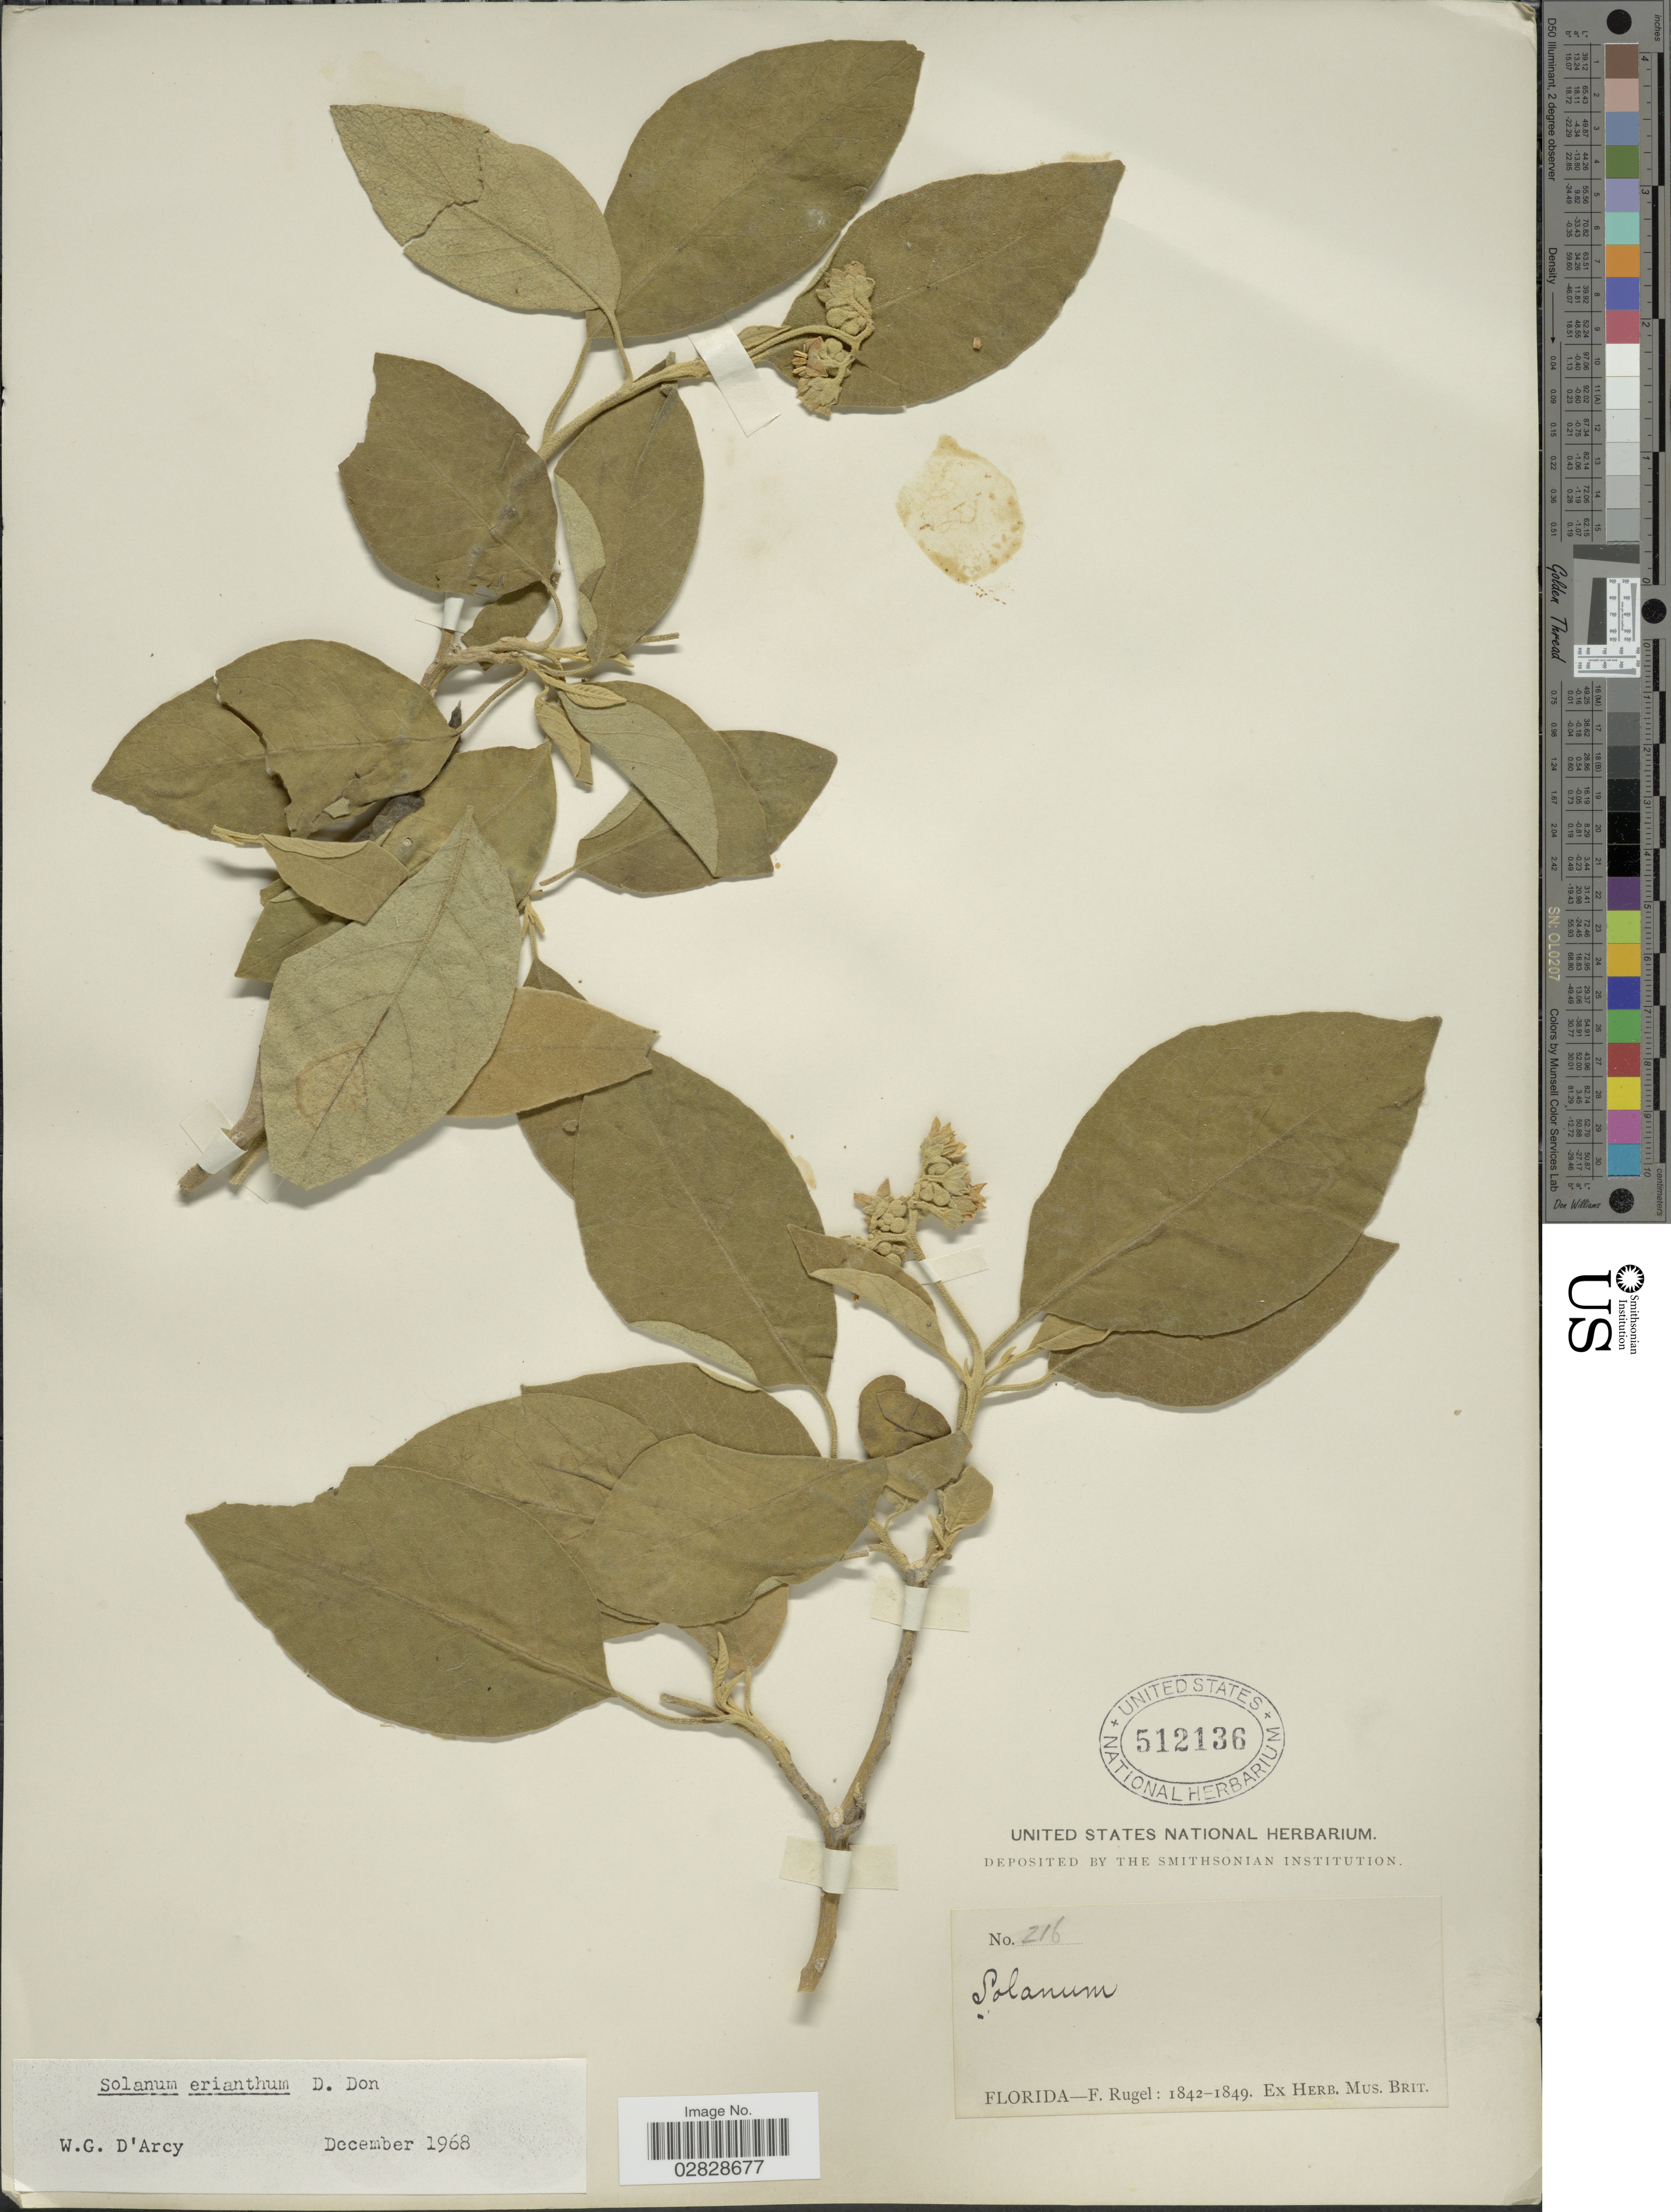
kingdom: Plantae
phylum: Tracheophyta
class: Magnoliopsida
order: Solanales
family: Solanaceae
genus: Solanum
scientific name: Solanum erianthum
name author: D. Don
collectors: F. Rugel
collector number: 216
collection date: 1842/1849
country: United States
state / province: Florida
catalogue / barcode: US 512136